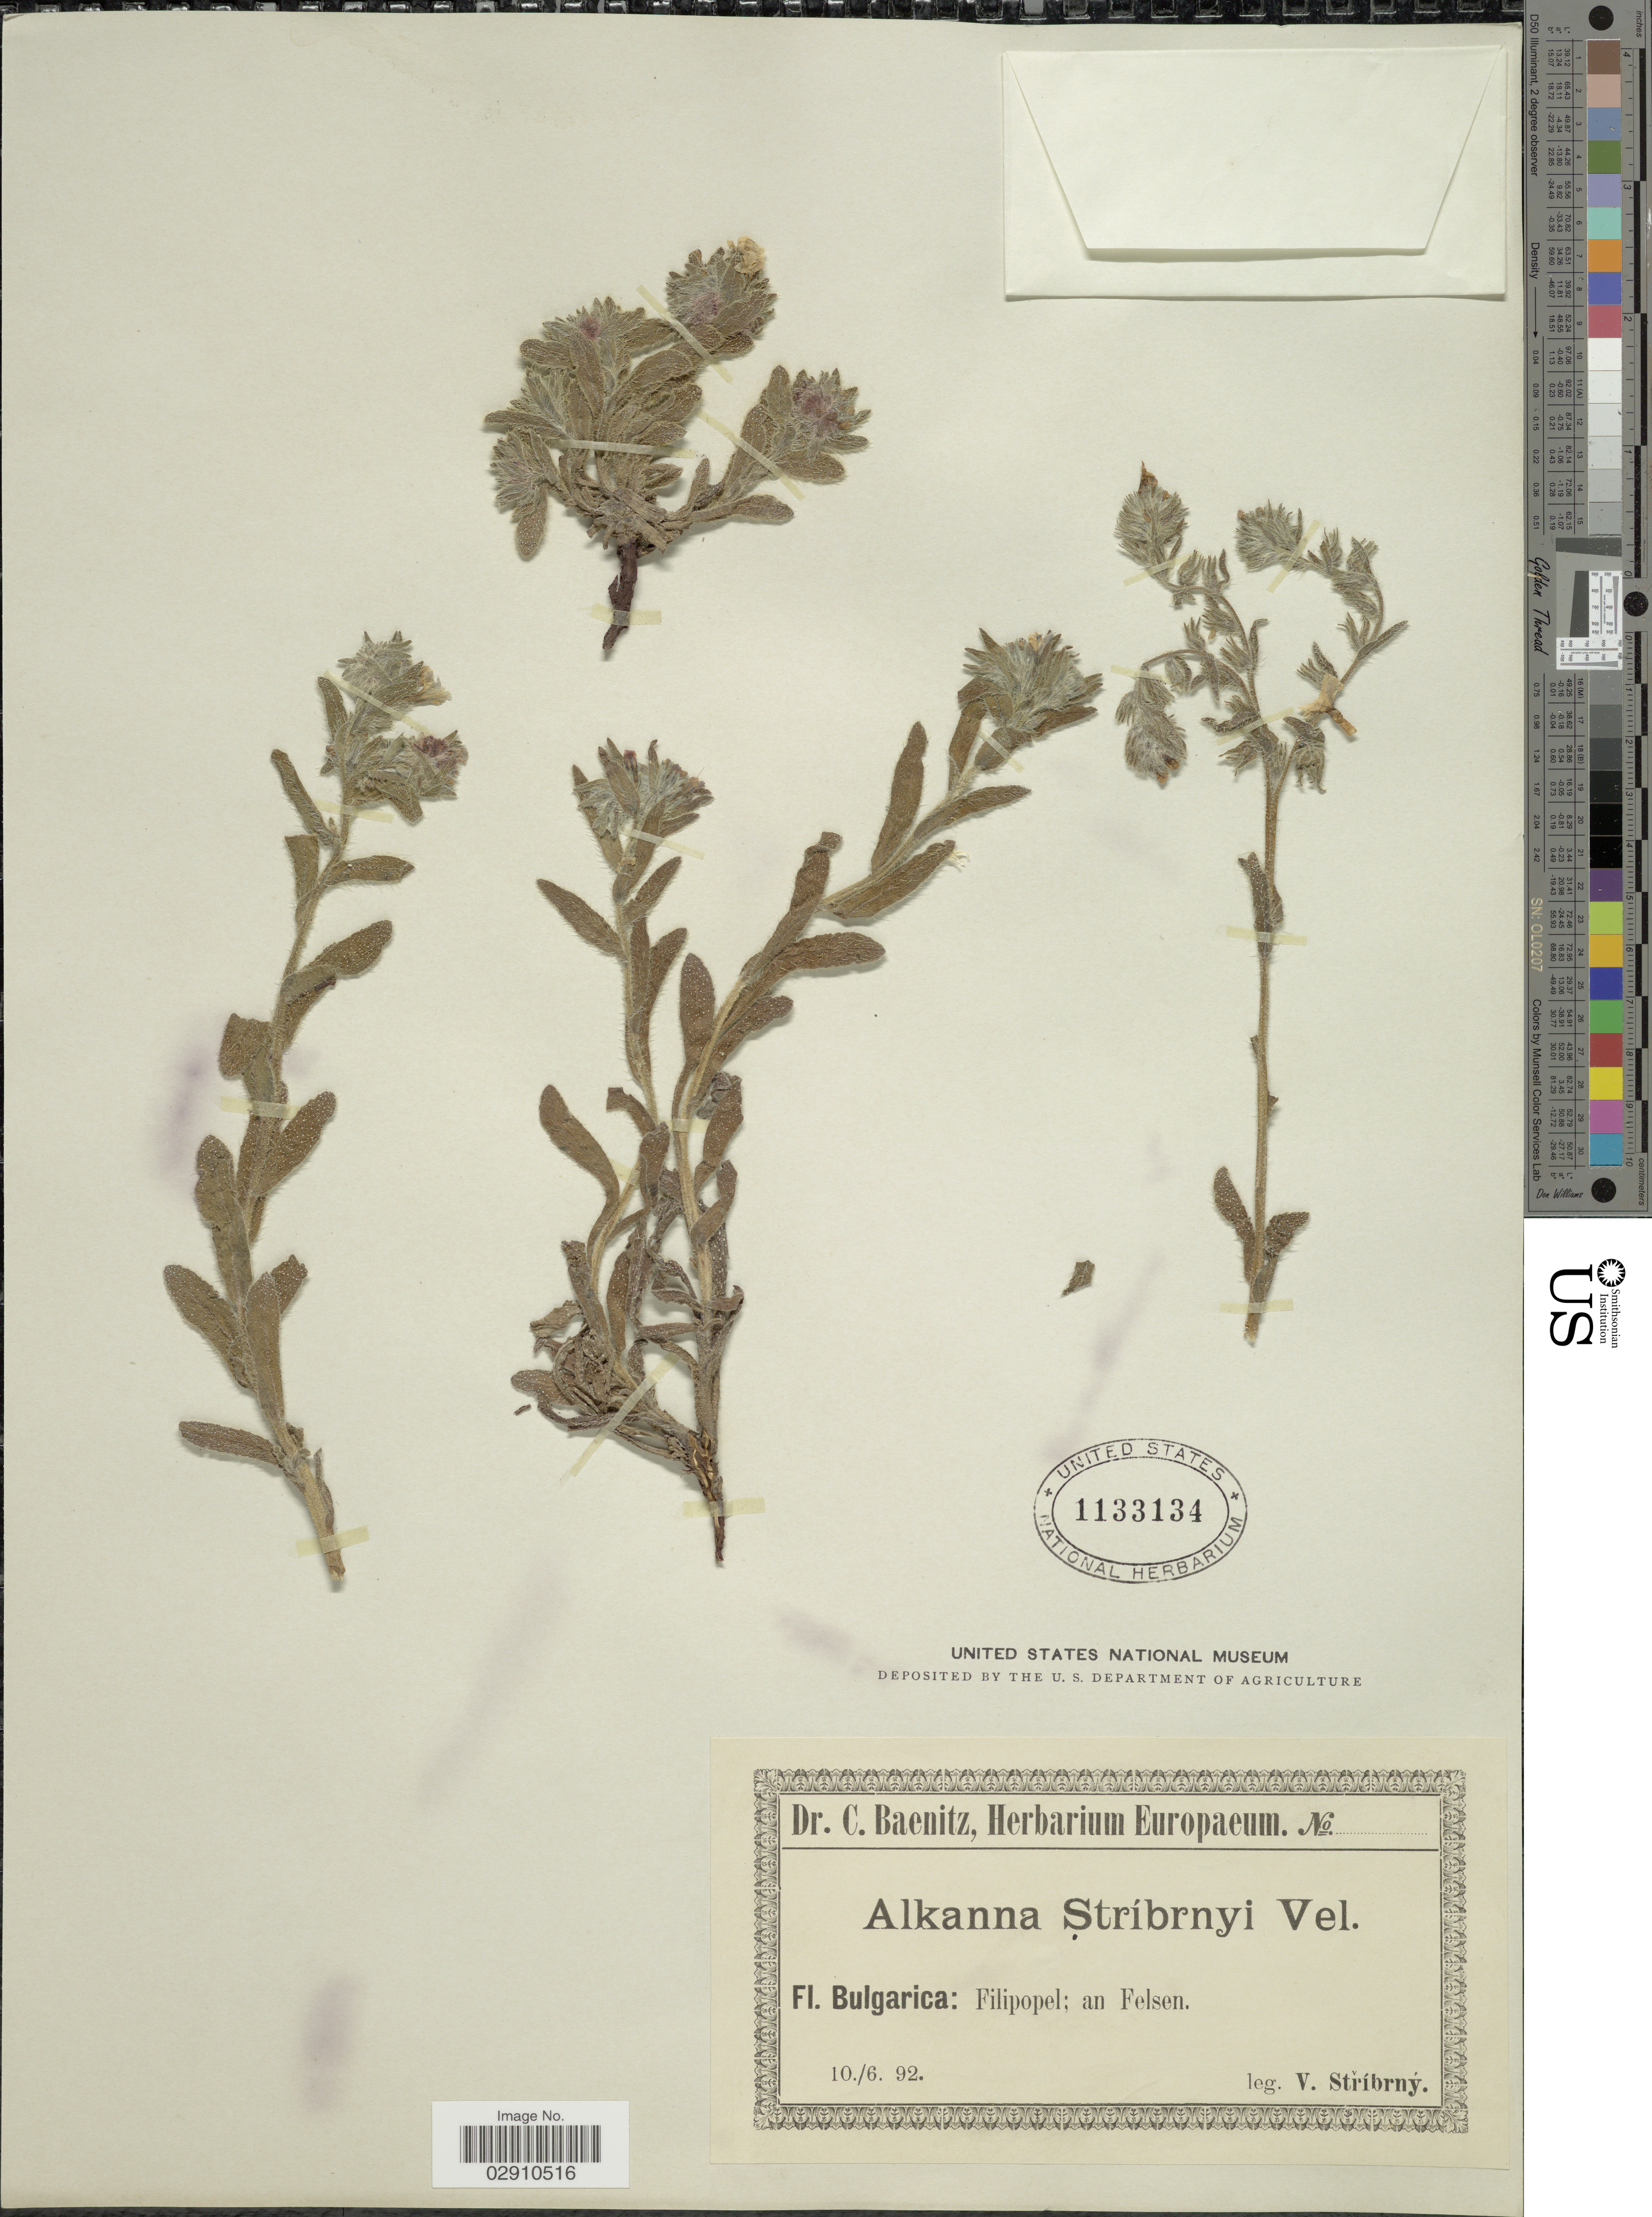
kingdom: Plantae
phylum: Tracheophyta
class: Magnoliopsida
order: Boraginales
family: Boraginaceae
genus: Alkanna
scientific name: Alkanna stribrnyi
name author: Velen.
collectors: V. Stribrny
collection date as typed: Transcribed d/m/y: 10/6/92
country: Bulgaria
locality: Filipopel; an Felsen.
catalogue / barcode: US 1133134